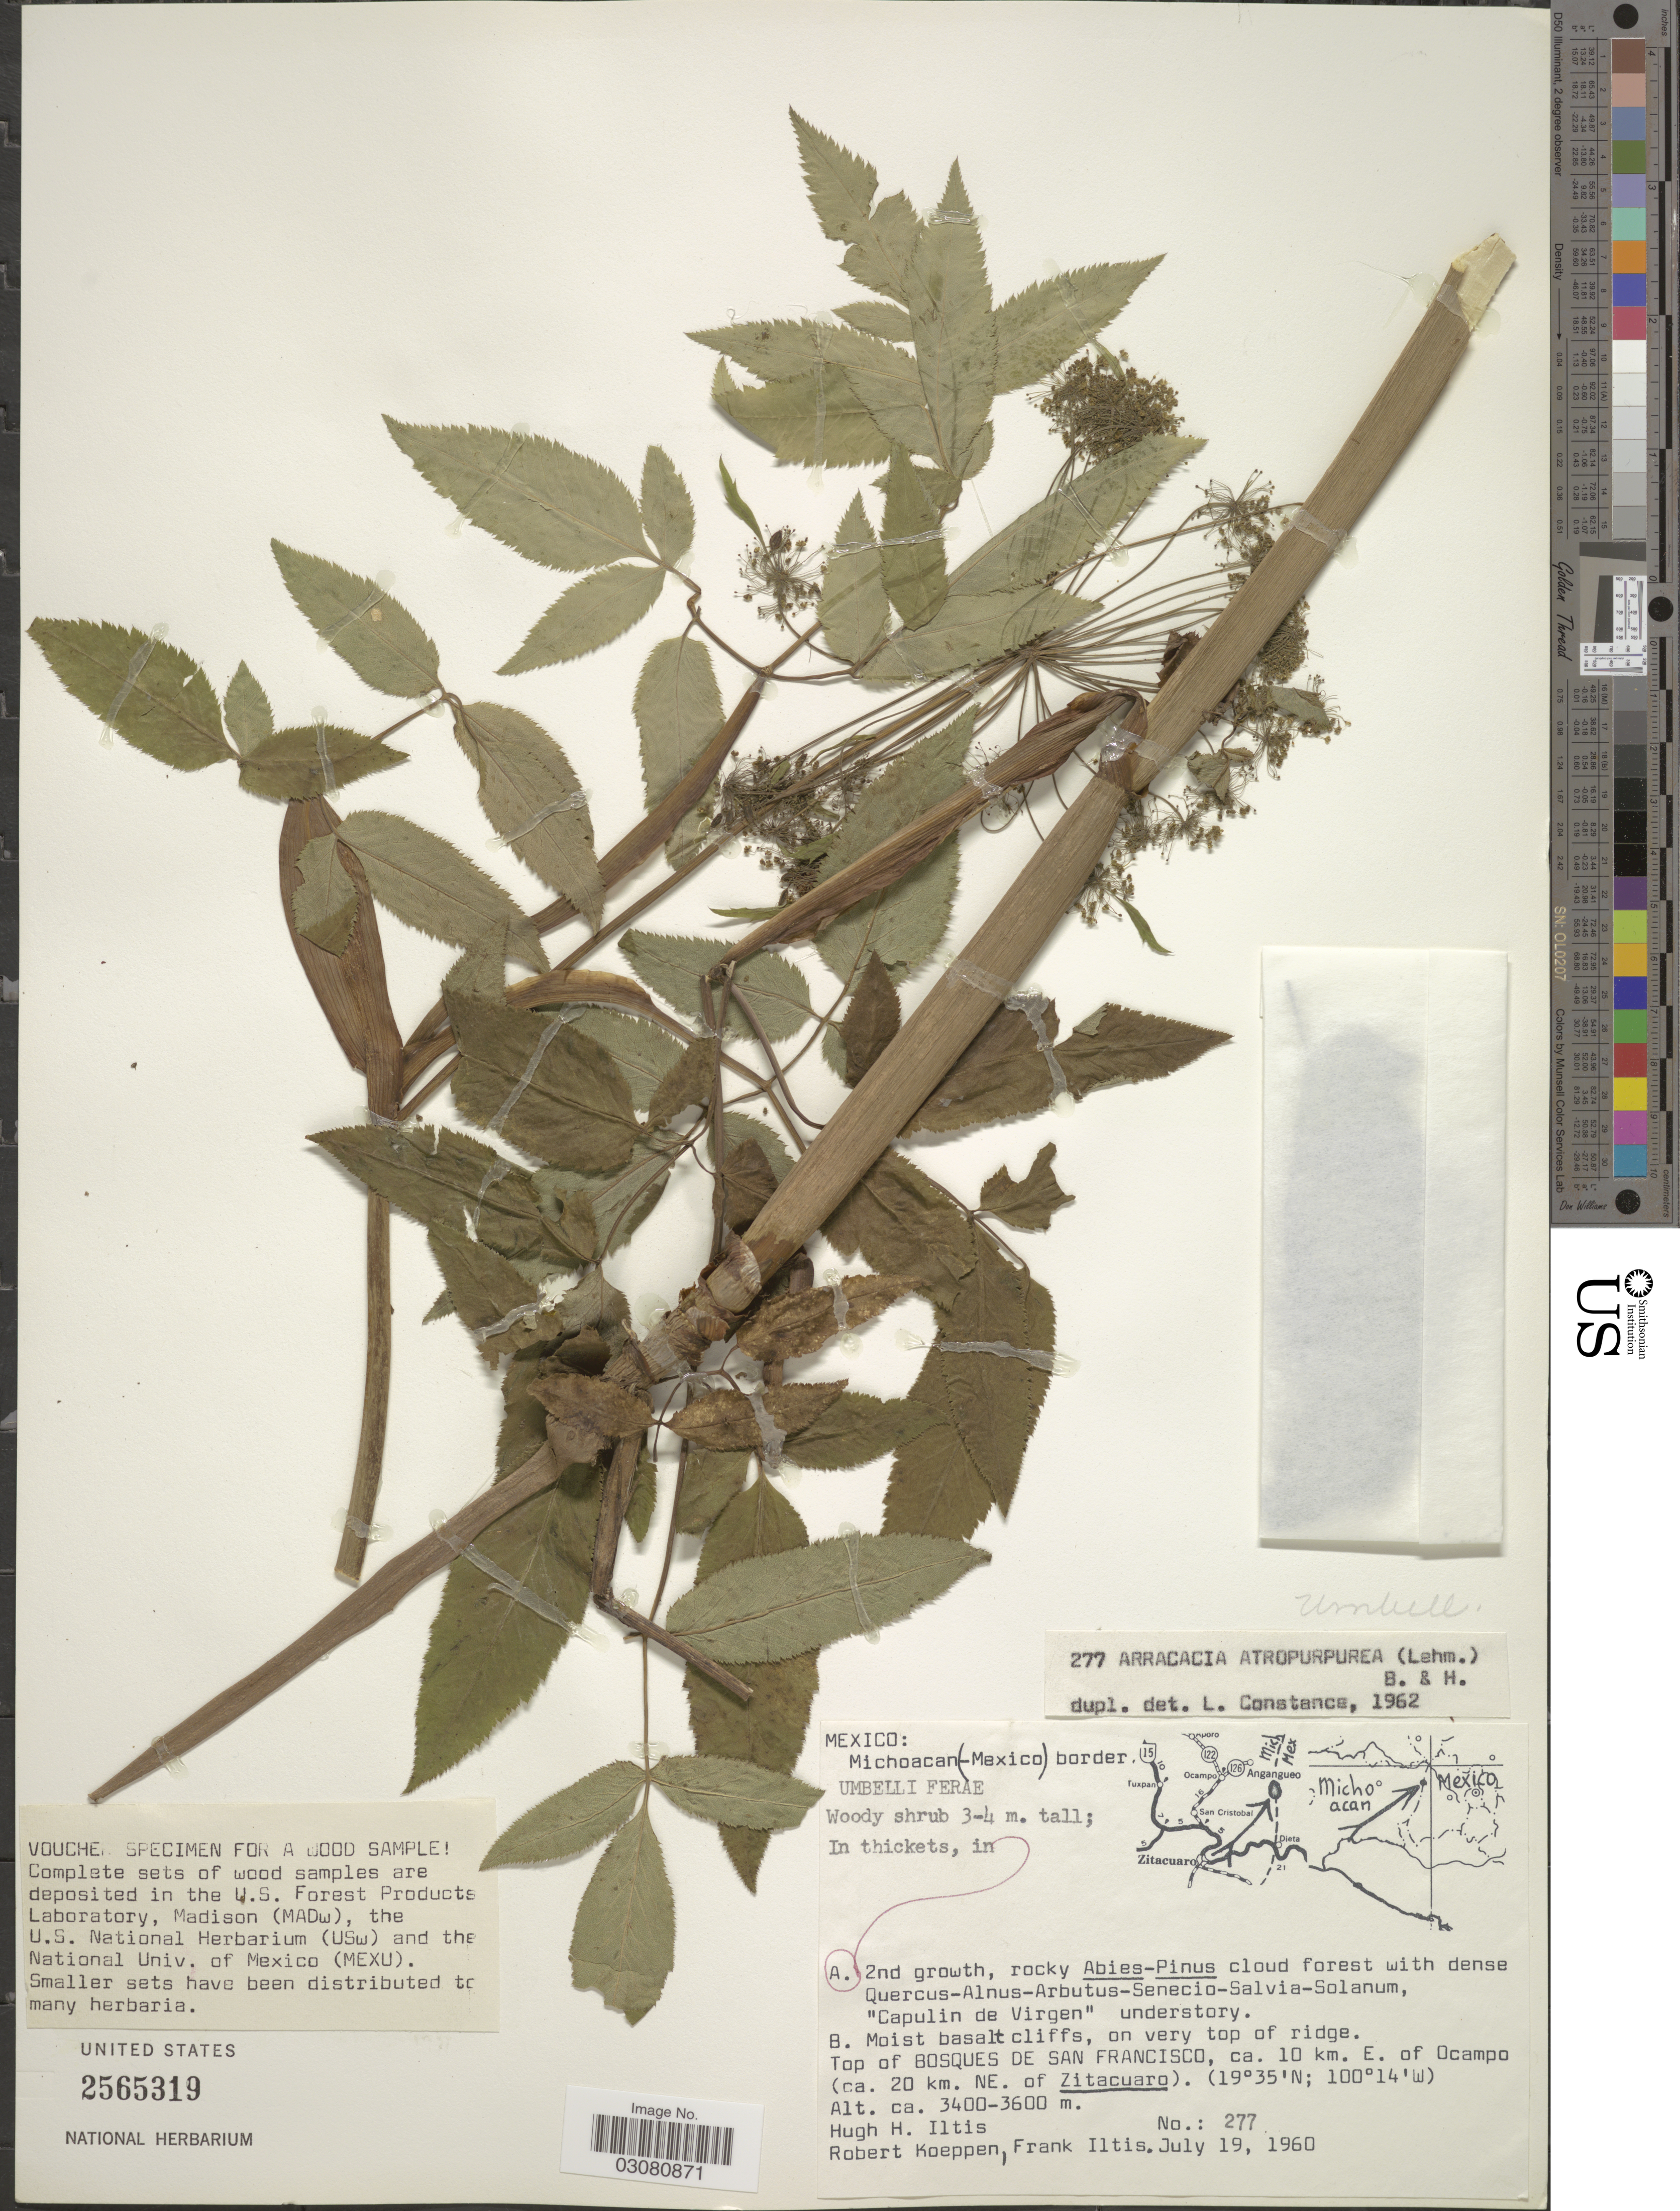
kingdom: Plantae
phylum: Tracheophyta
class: Magnoliopsida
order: Apiales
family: Apiaceae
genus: Arracacia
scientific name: Arracacia atropurpurea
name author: (Lehm.) Benth. & Hook. f. ex Hemsl.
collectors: H. Iltis, R. C. Koeppen & F. S. Iltis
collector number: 277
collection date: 1960-07-19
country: Mexico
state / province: Michoacán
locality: Michoacan(-Mexico) border. Top of Bosques de San Francisco, ca. 10 km. E. of Ocampo (ca. 20 km. NE. of Zitacuaro).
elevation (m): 3400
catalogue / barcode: US 2565319